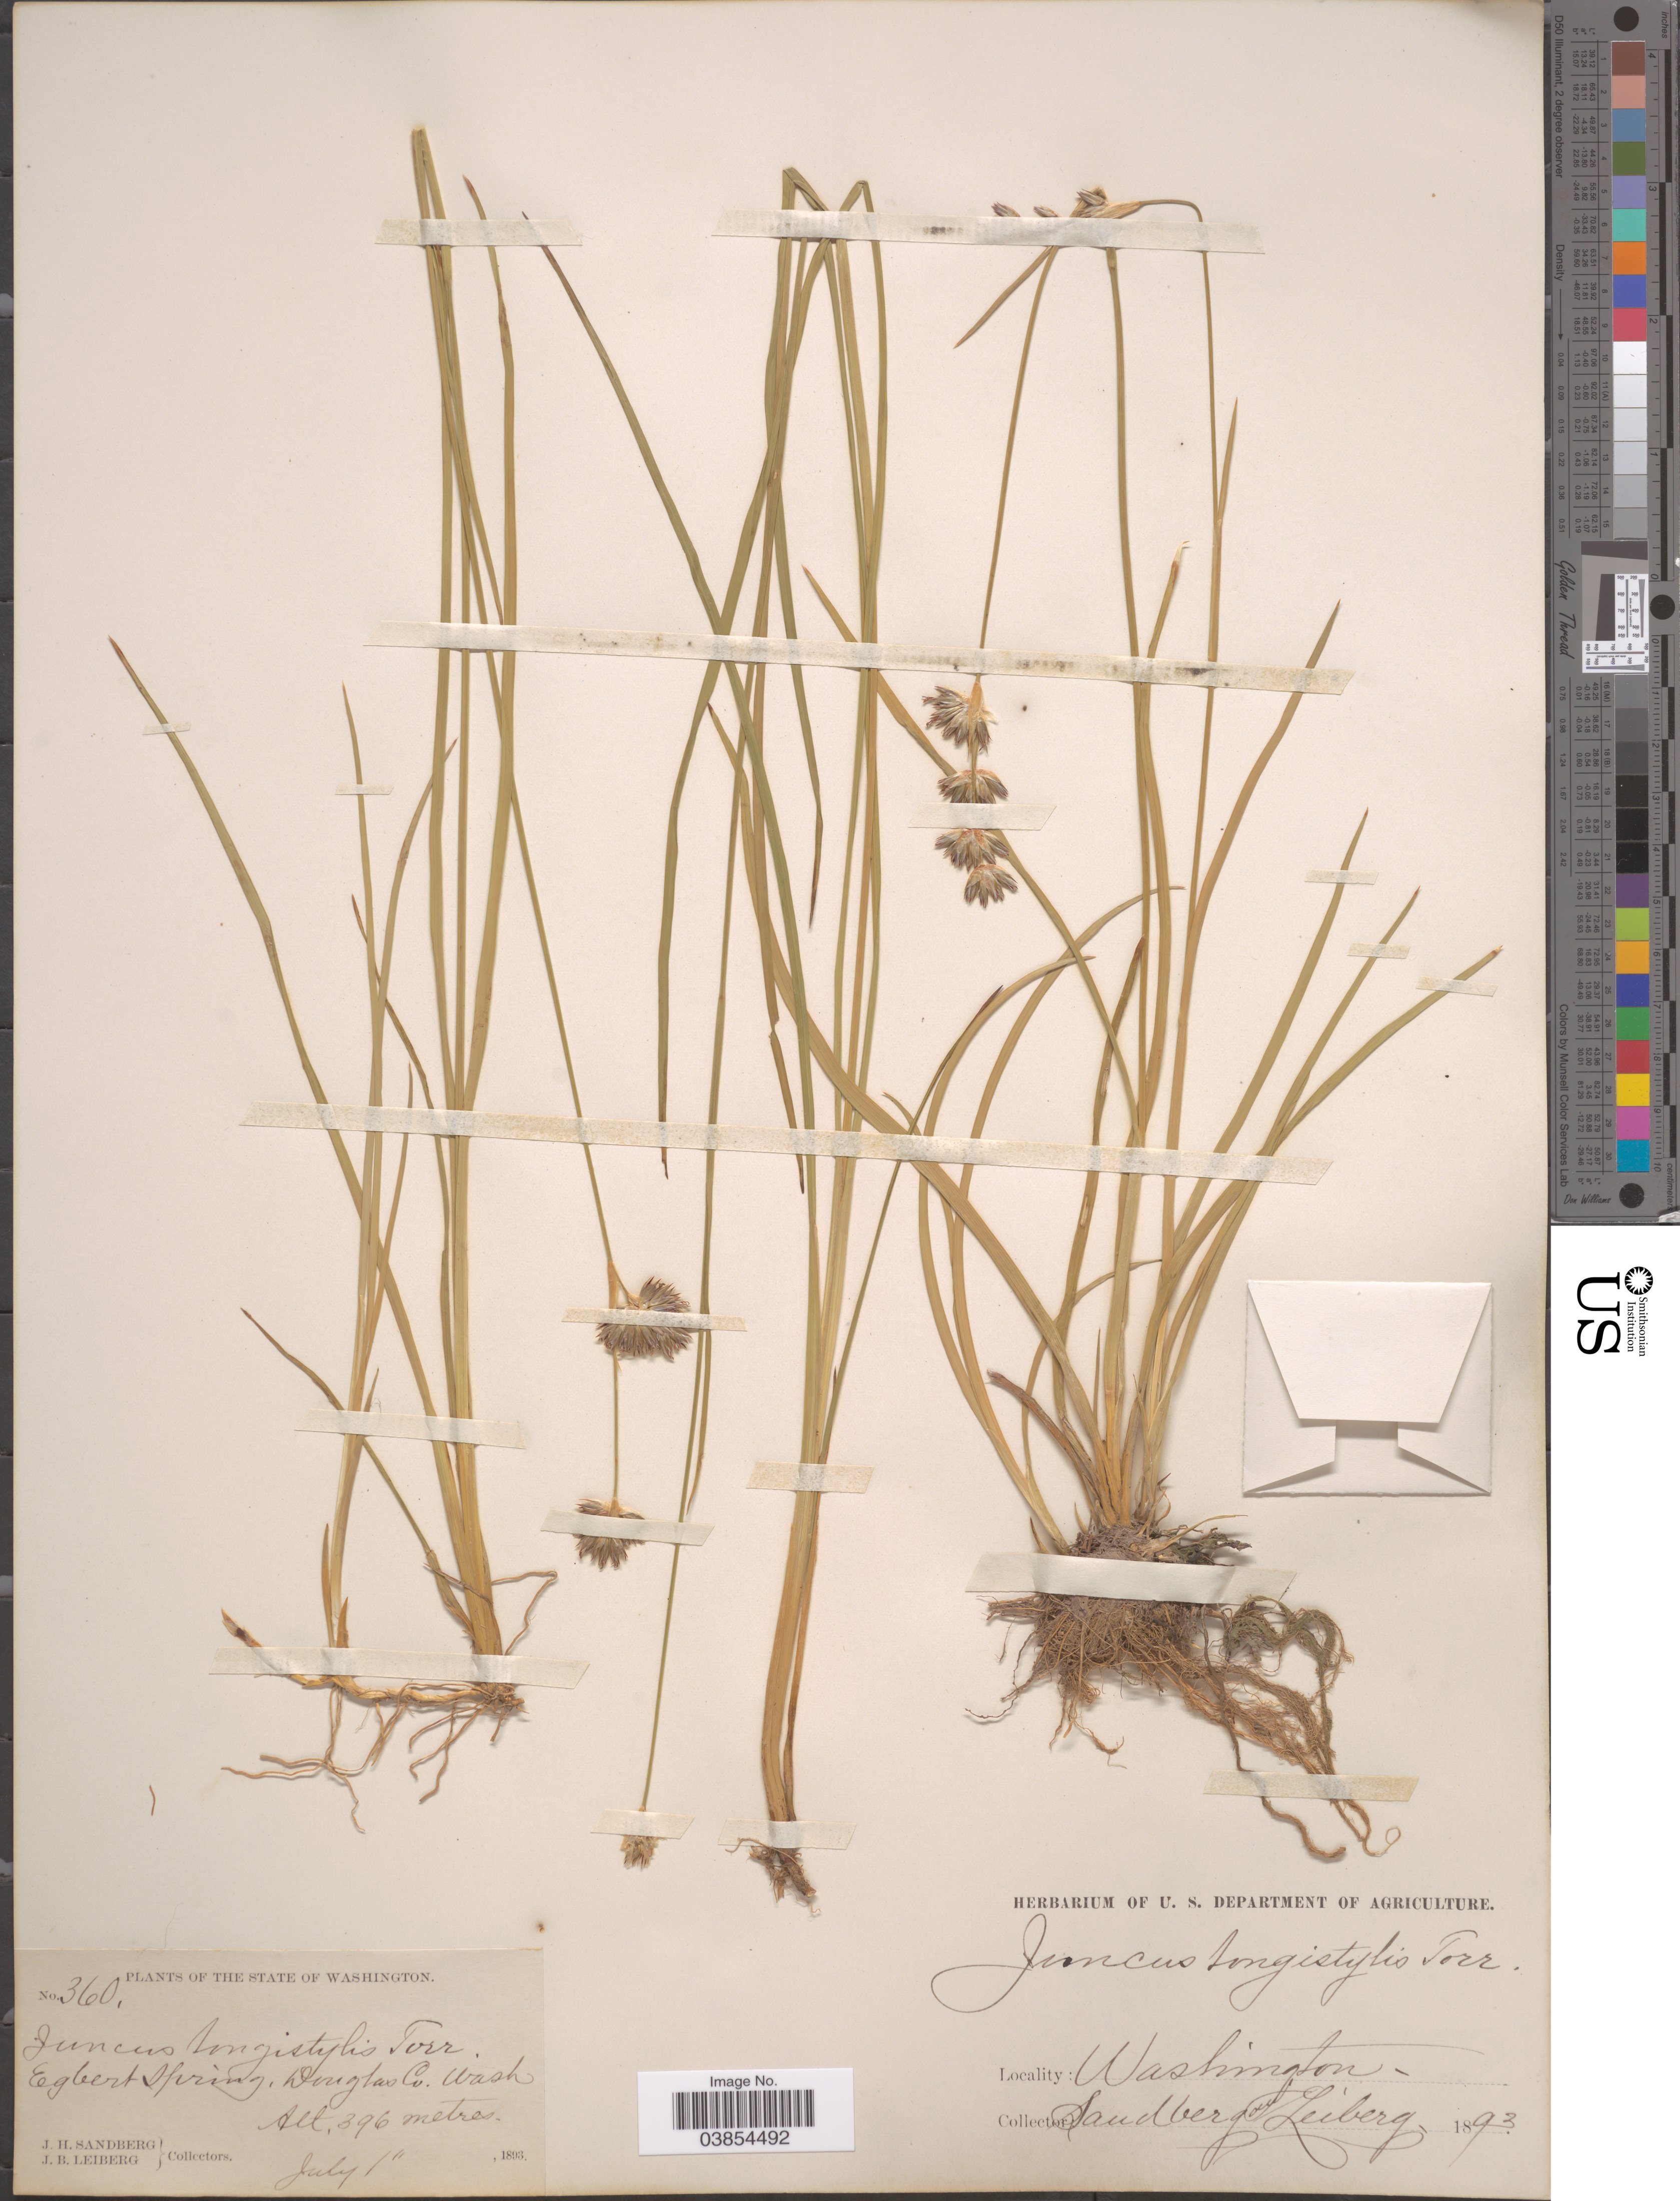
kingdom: Plantae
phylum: Tracheophyta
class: Liliopsida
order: Poales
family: Juncaceae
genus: Juncus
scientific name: Juncus longistylis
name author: Torr.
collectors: J. H. Sandberg & J. B. Leiberg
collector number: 360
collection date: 1893-07-01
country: United States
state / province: Washington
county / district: Douglas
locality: Egbert Hiring, Douglas Co.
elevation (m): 396